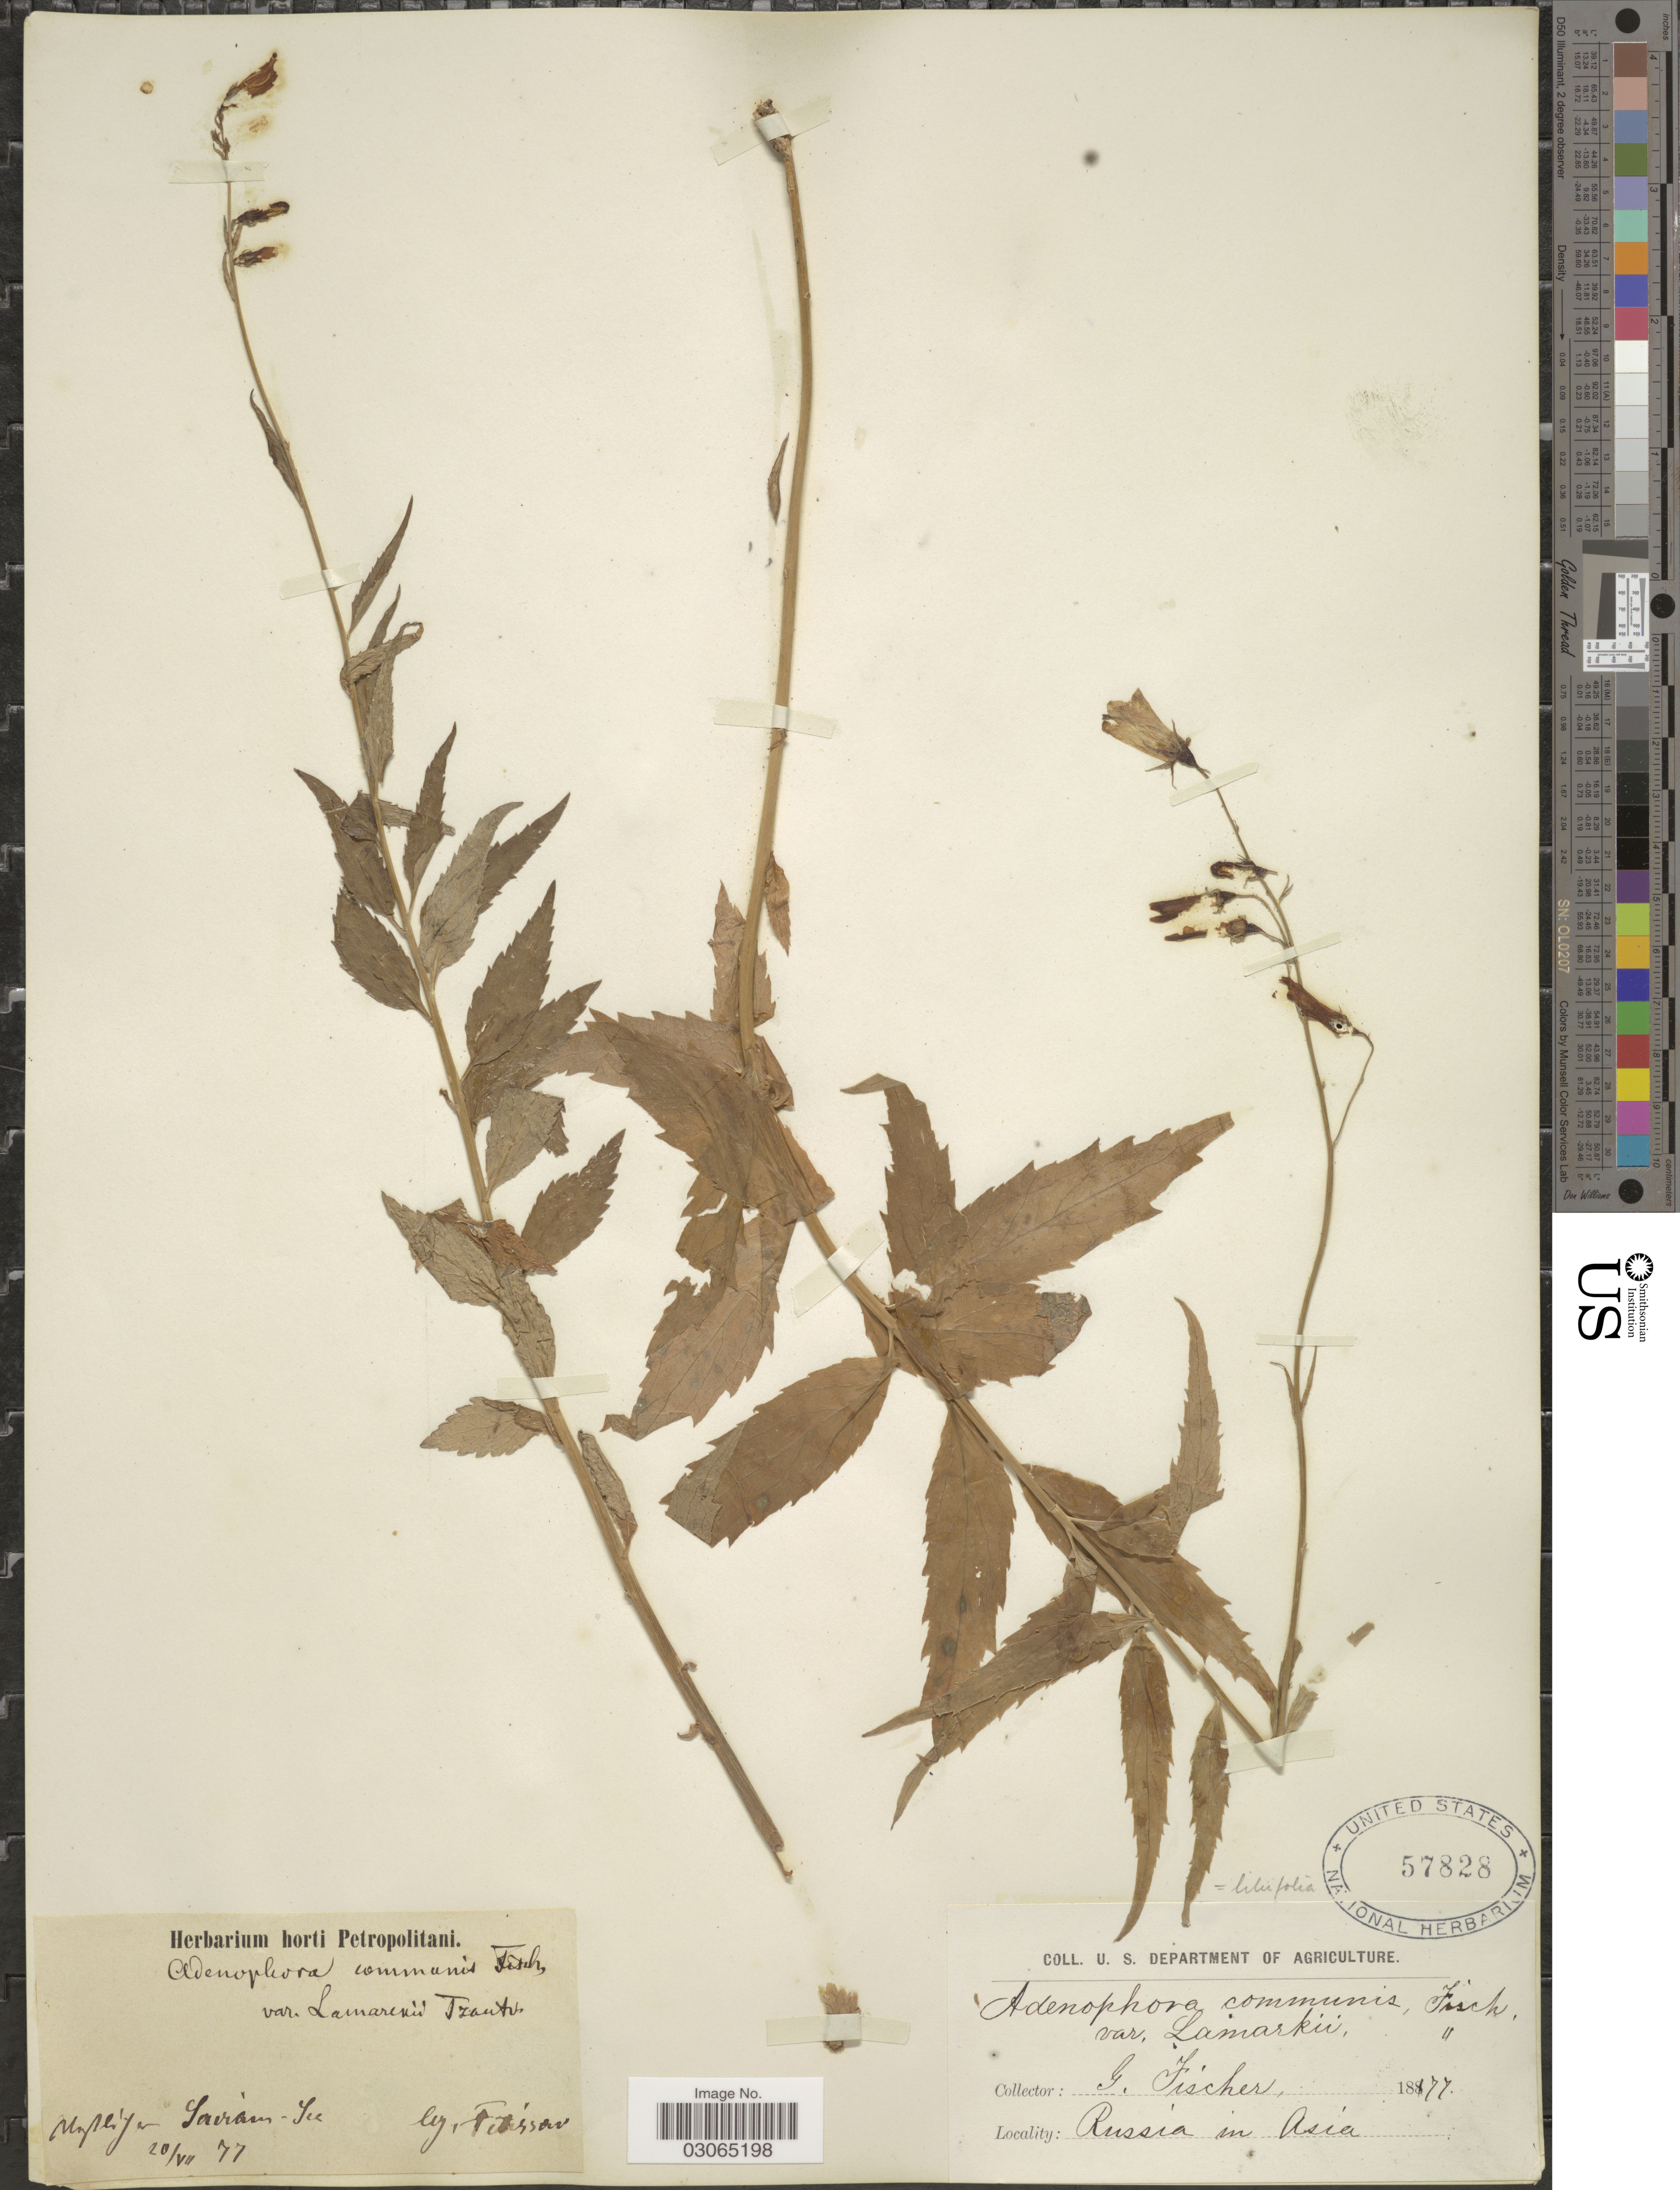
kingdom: Plantae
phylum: Tracheophyta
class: Magnoliopsida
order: Asterales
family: Campanulaceae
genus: Adenophora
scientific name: Adenophora liliifolia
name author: (L.) A. DC.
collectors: G. Fischer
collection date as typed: Transcribed d/m/y: 20/7/77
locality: Russia in Asia. Upliyen Sabviam-Sec. [interpreted]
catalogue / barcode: US 57828